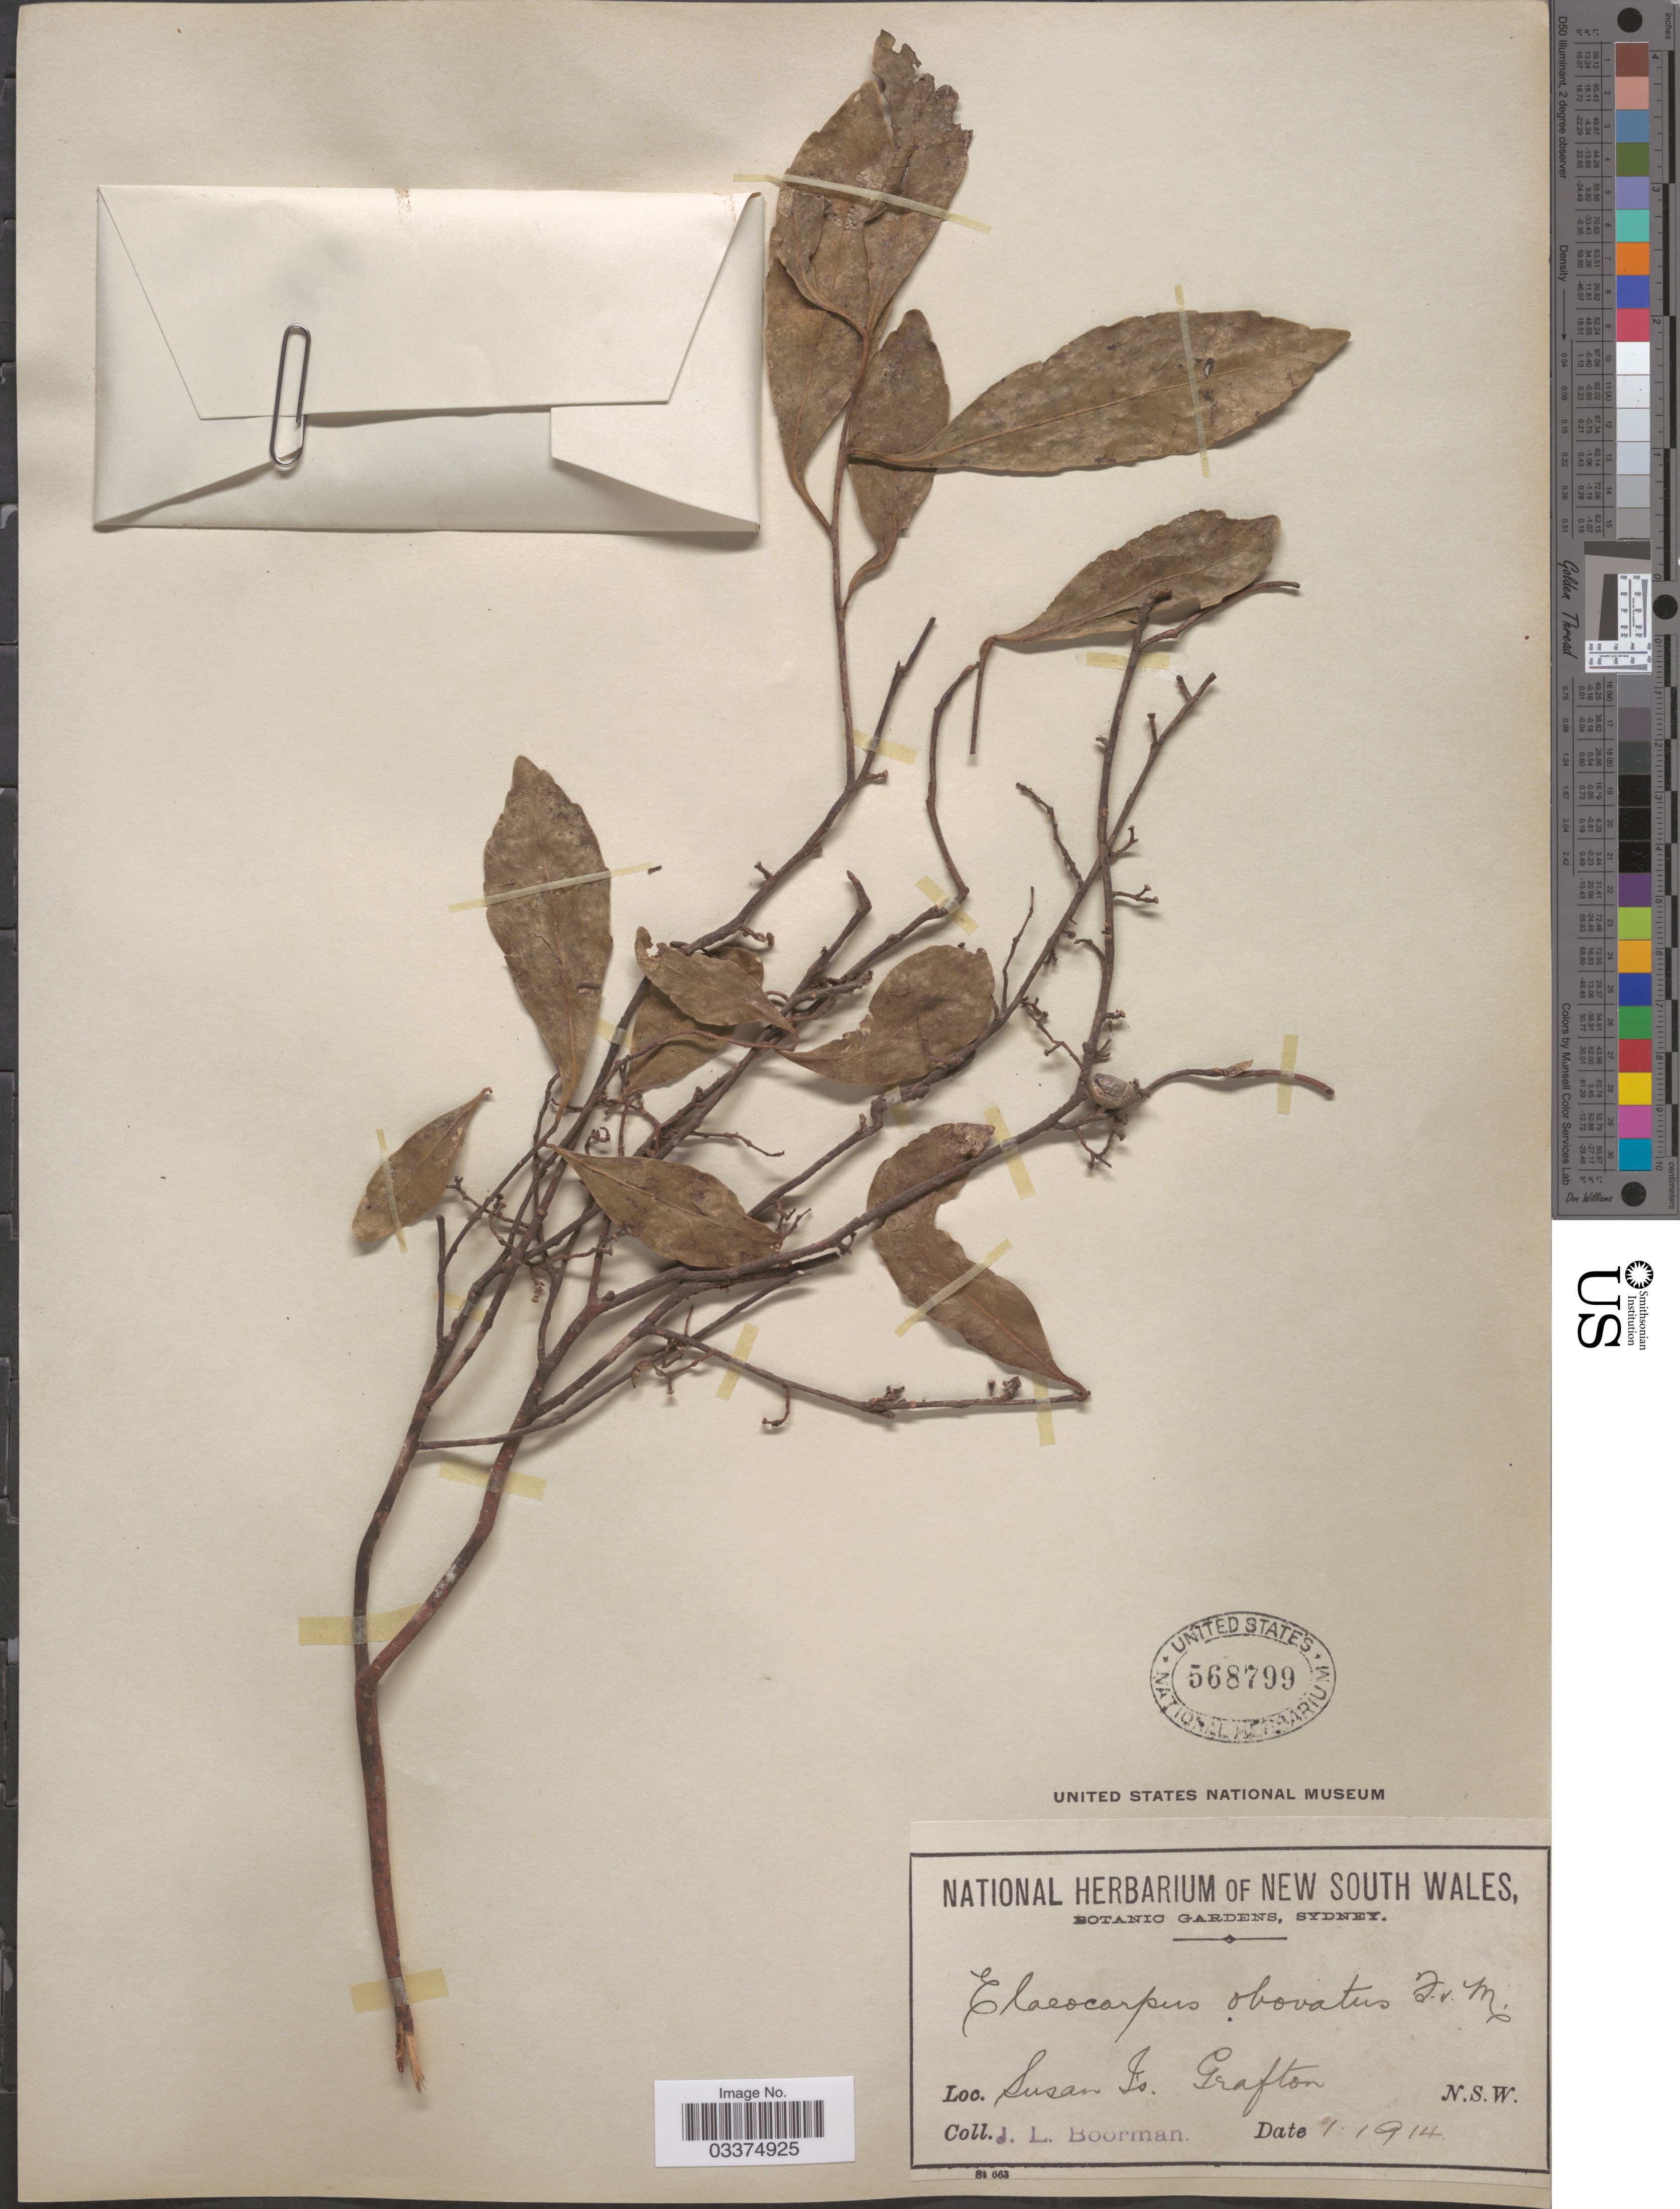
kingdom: Plantae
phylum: Tracheophyta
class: Magnoliopsida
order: Oxalidales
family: Elaeocarpaceae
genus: Elaeocarpus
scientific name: Elaeocarpus obovatus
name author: G. Don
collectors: J. Boorman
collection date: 1914-01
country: Australia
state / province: New South Wales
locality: Susan Is. Grafton.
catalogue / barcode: US 568799